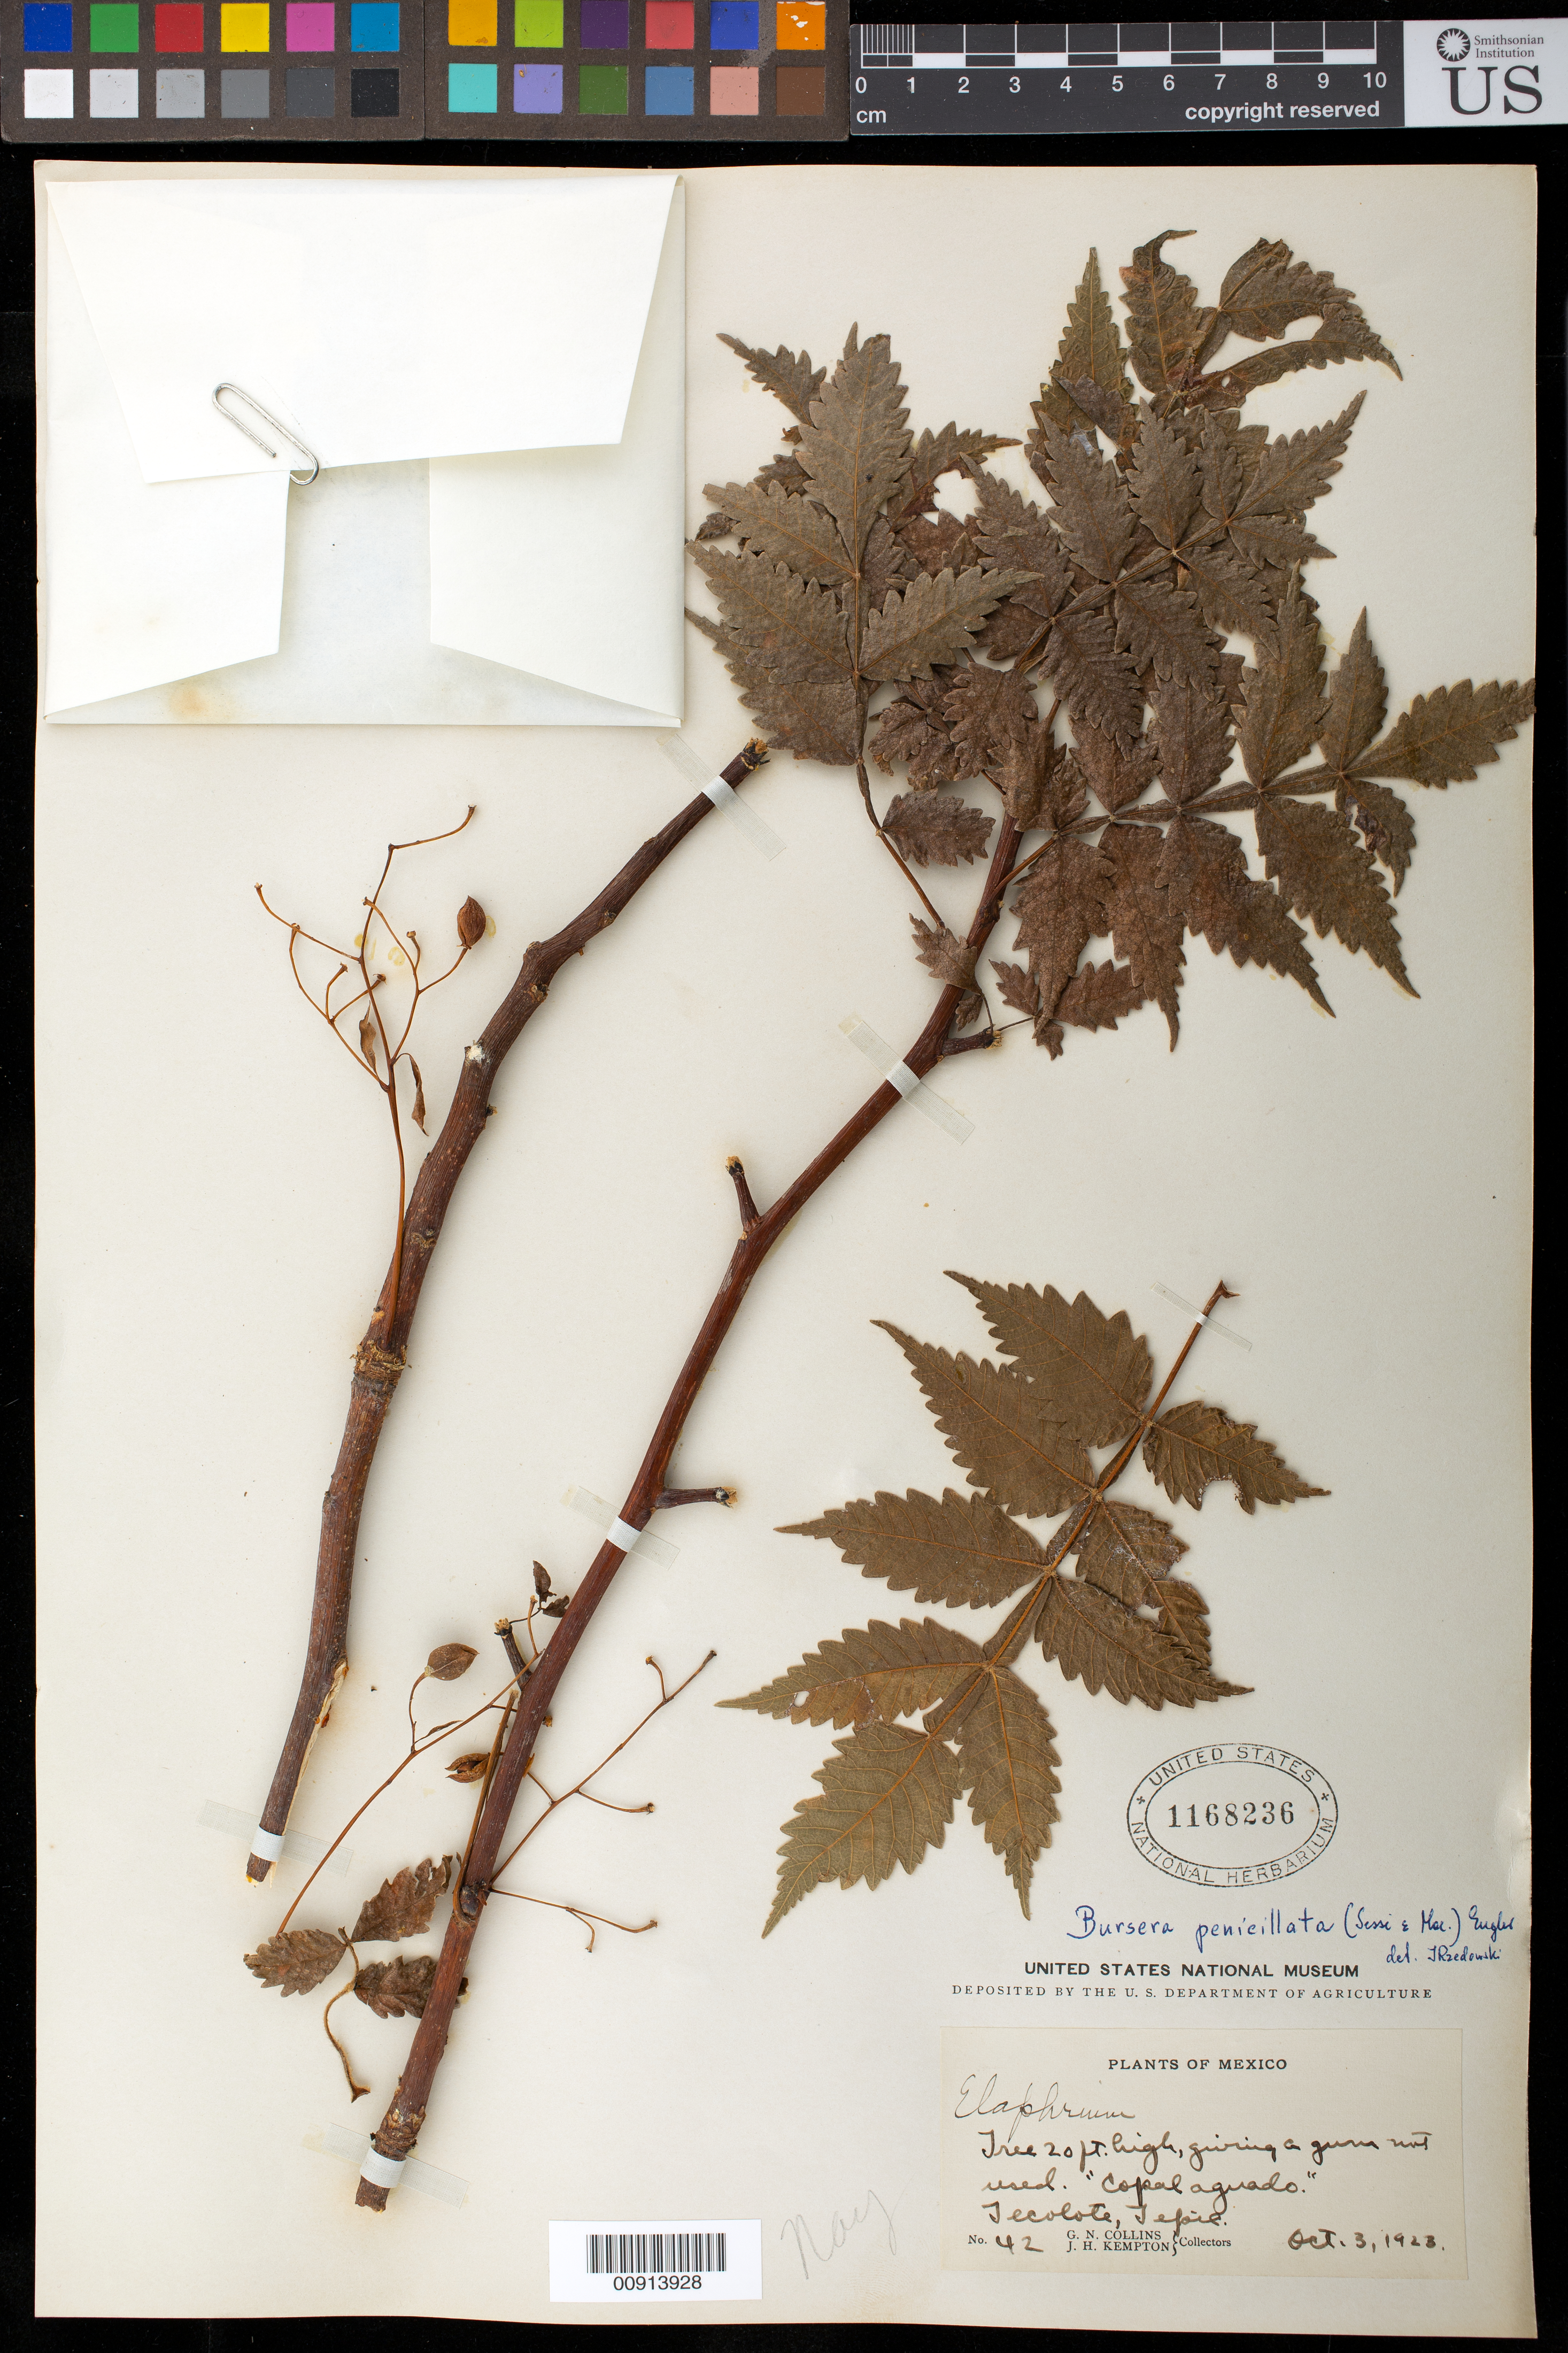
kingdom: Plantae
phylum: Tracheophyta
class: Magnoliopsida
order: Sapindales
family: Burseraceae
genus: Bursera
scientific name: Bursera penicillata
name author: (DC.) Engl.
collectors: G. N. Collins & J. H. Kempton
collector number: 42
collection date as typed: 03 Oct 1923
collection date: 1923-10-03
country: Mexico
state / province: Nayarit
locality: Tecolote, Tepic.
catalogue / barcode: US 1168236